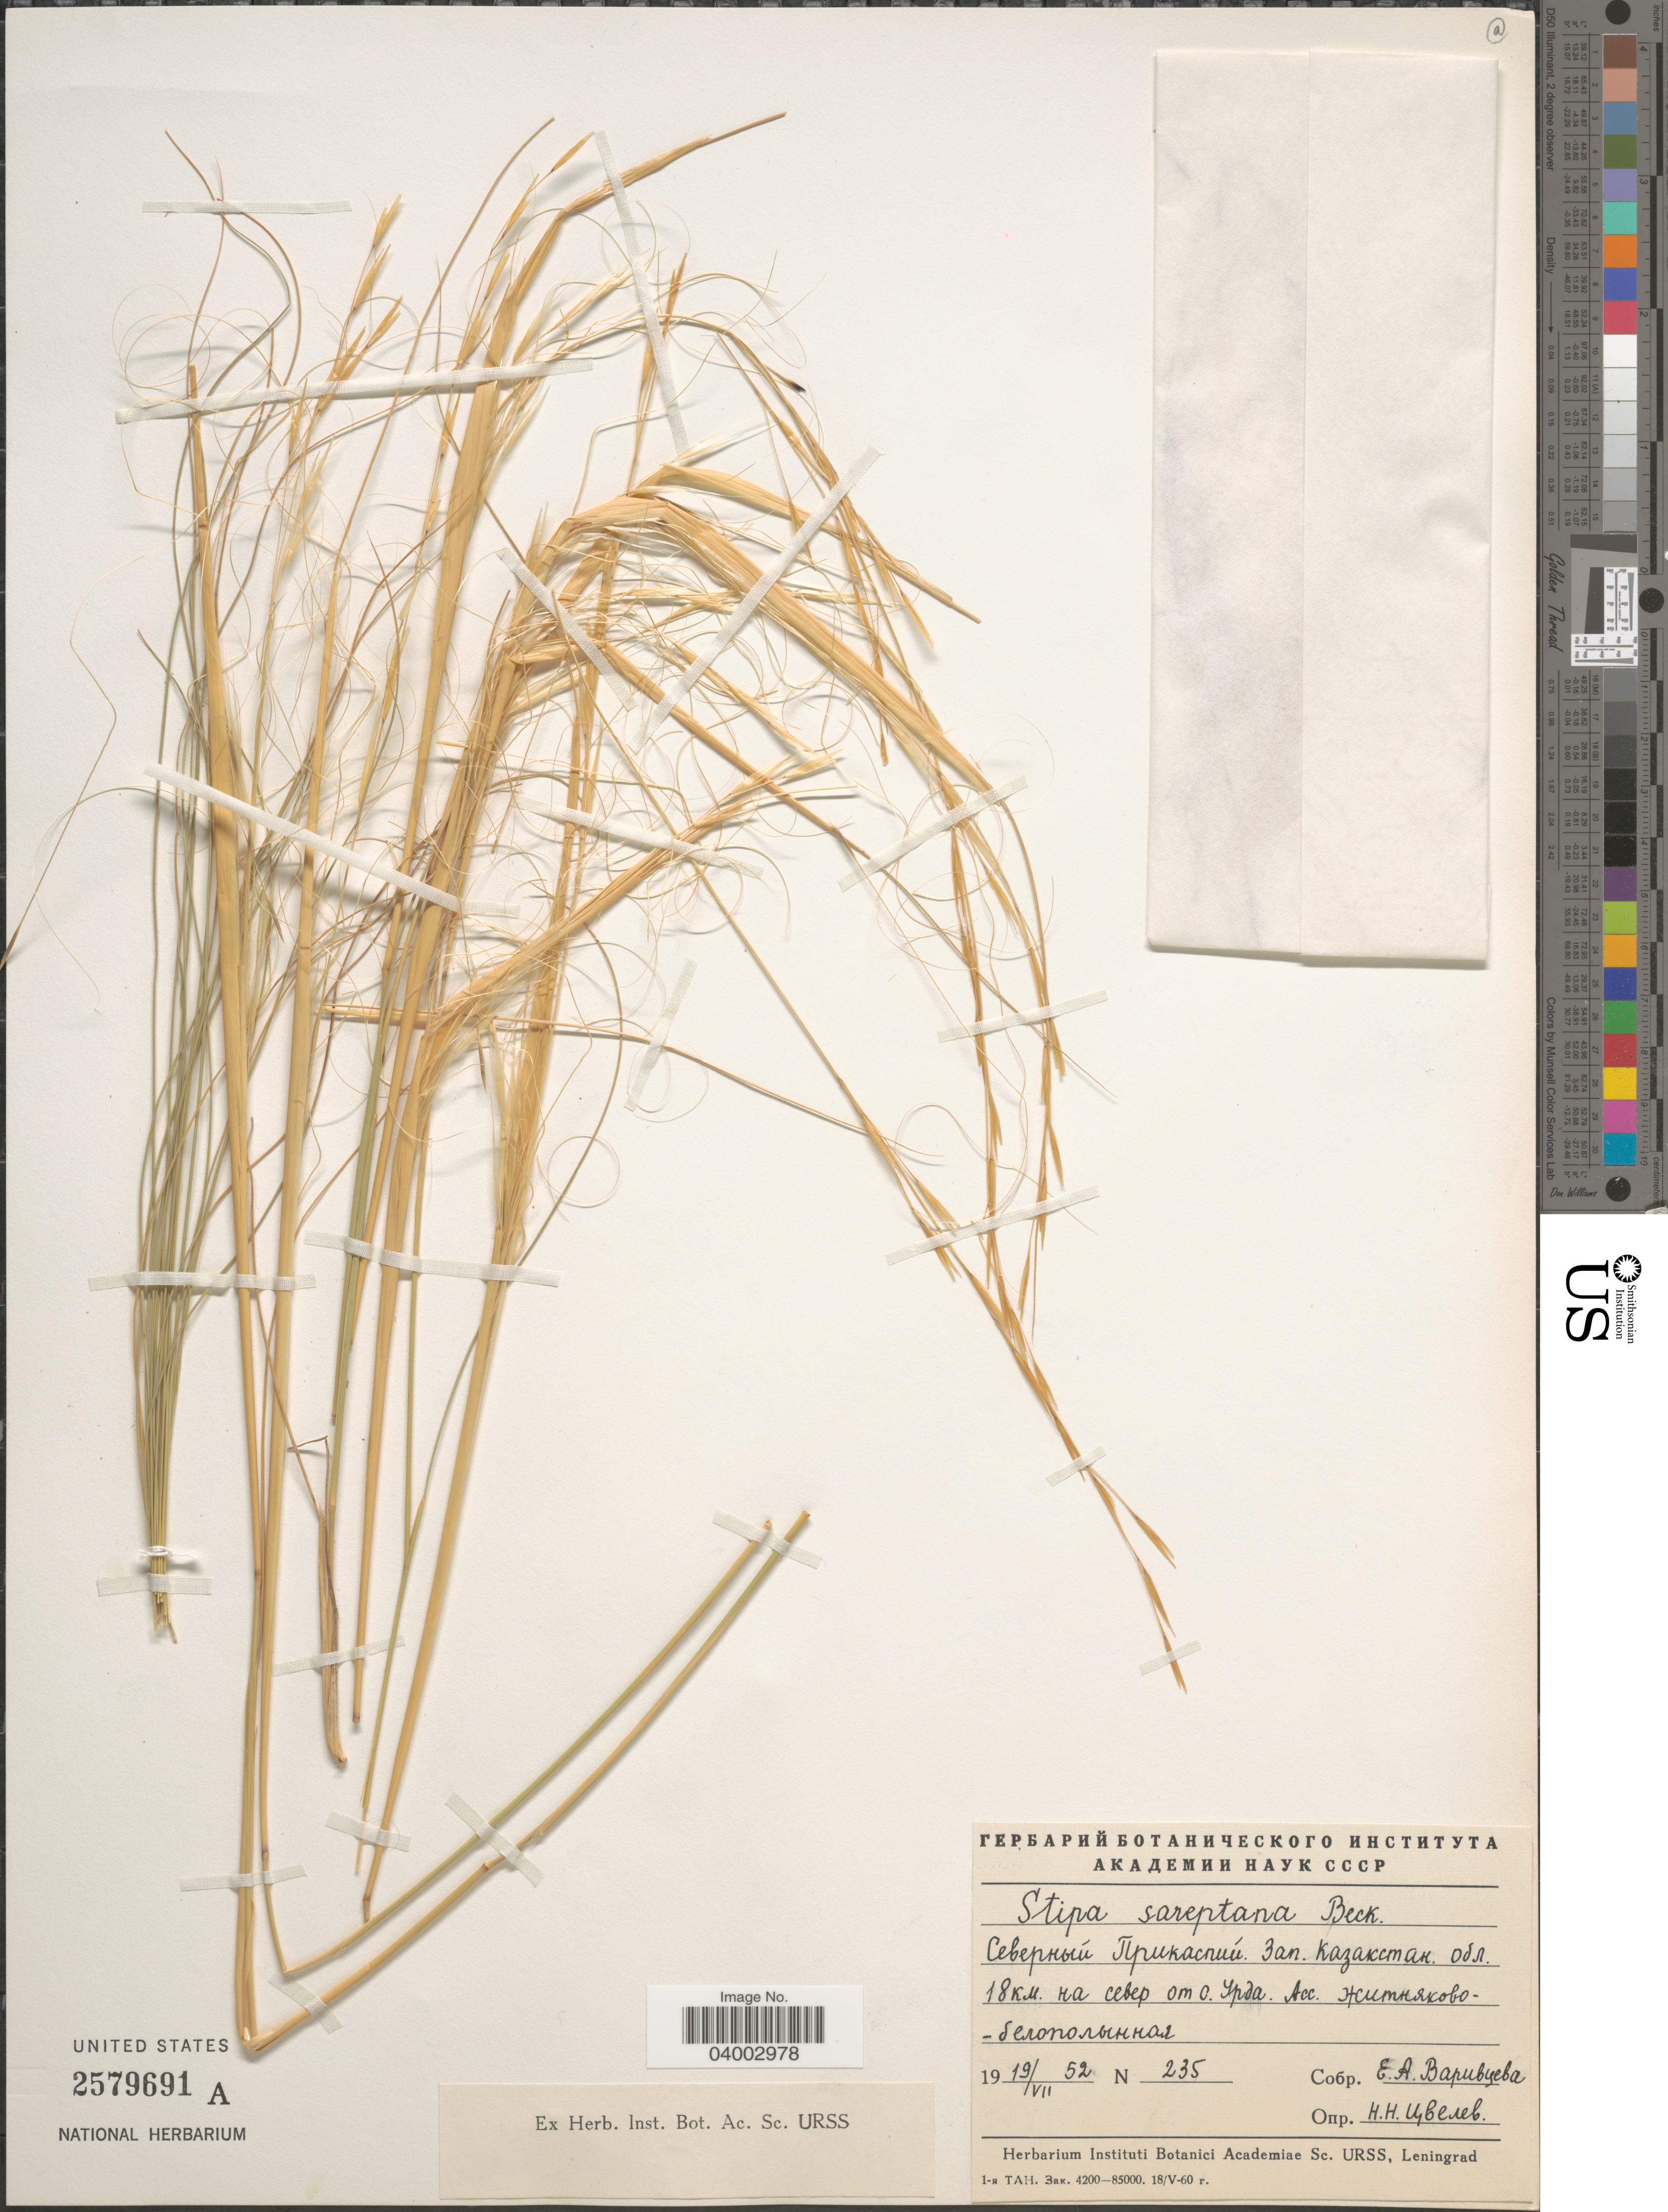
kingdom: Plantae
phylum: Tracheophyta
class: Liliopsida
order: Poales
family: Poaceae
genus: Stipa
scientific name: Stipa sareptana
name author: A.K. Becker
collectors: E. Varivtseva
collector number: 235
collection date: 1952-07-19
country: Kazakhstan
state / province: West Kazakhstan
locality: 18 km north of Urda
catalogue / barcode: US 2579691A